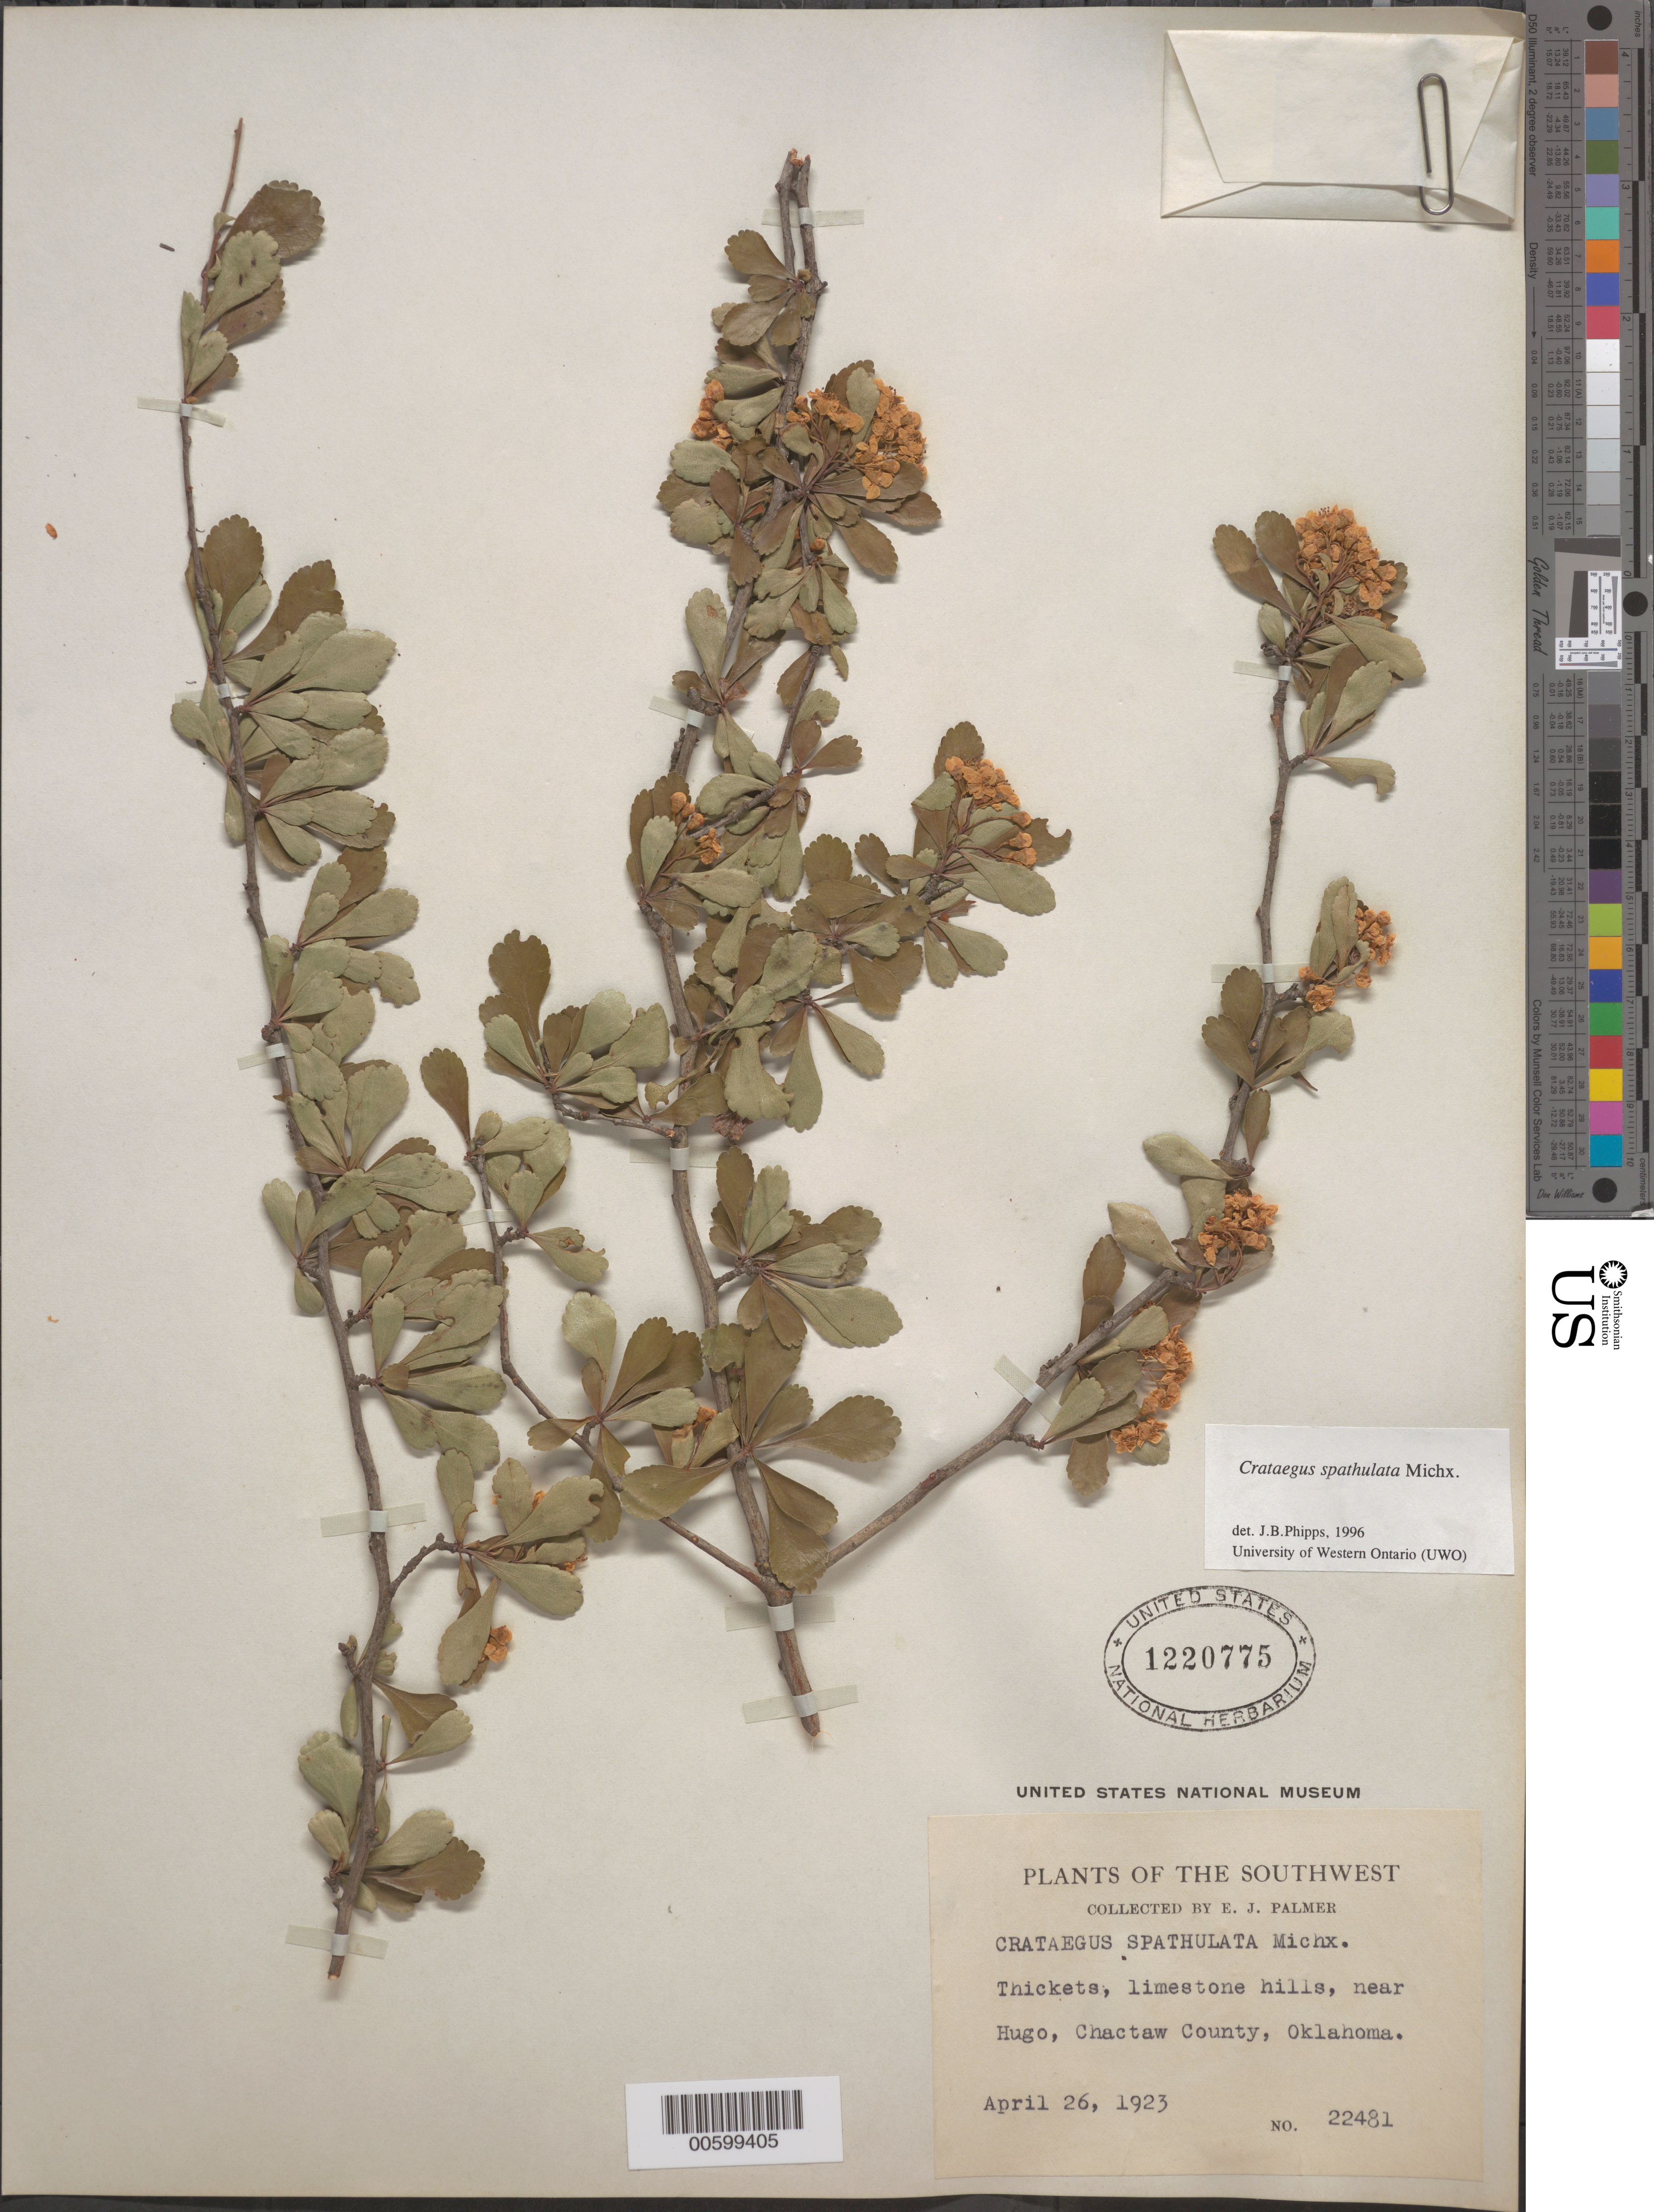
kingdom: Plantae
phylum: Tracheophyta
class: Magnoliopsida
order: Rosales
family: Rosaceae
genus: Crataegus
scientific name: Crataegus spathulata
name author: Michx.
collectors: E. J. Palmer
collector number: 22481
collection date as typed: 26 Apr 1923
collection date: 1923-04-26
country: United States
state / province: Oklahoma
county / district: Choctaw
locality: Near Hugo.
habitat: Thickets, limestone hills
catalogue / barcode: US 1220775